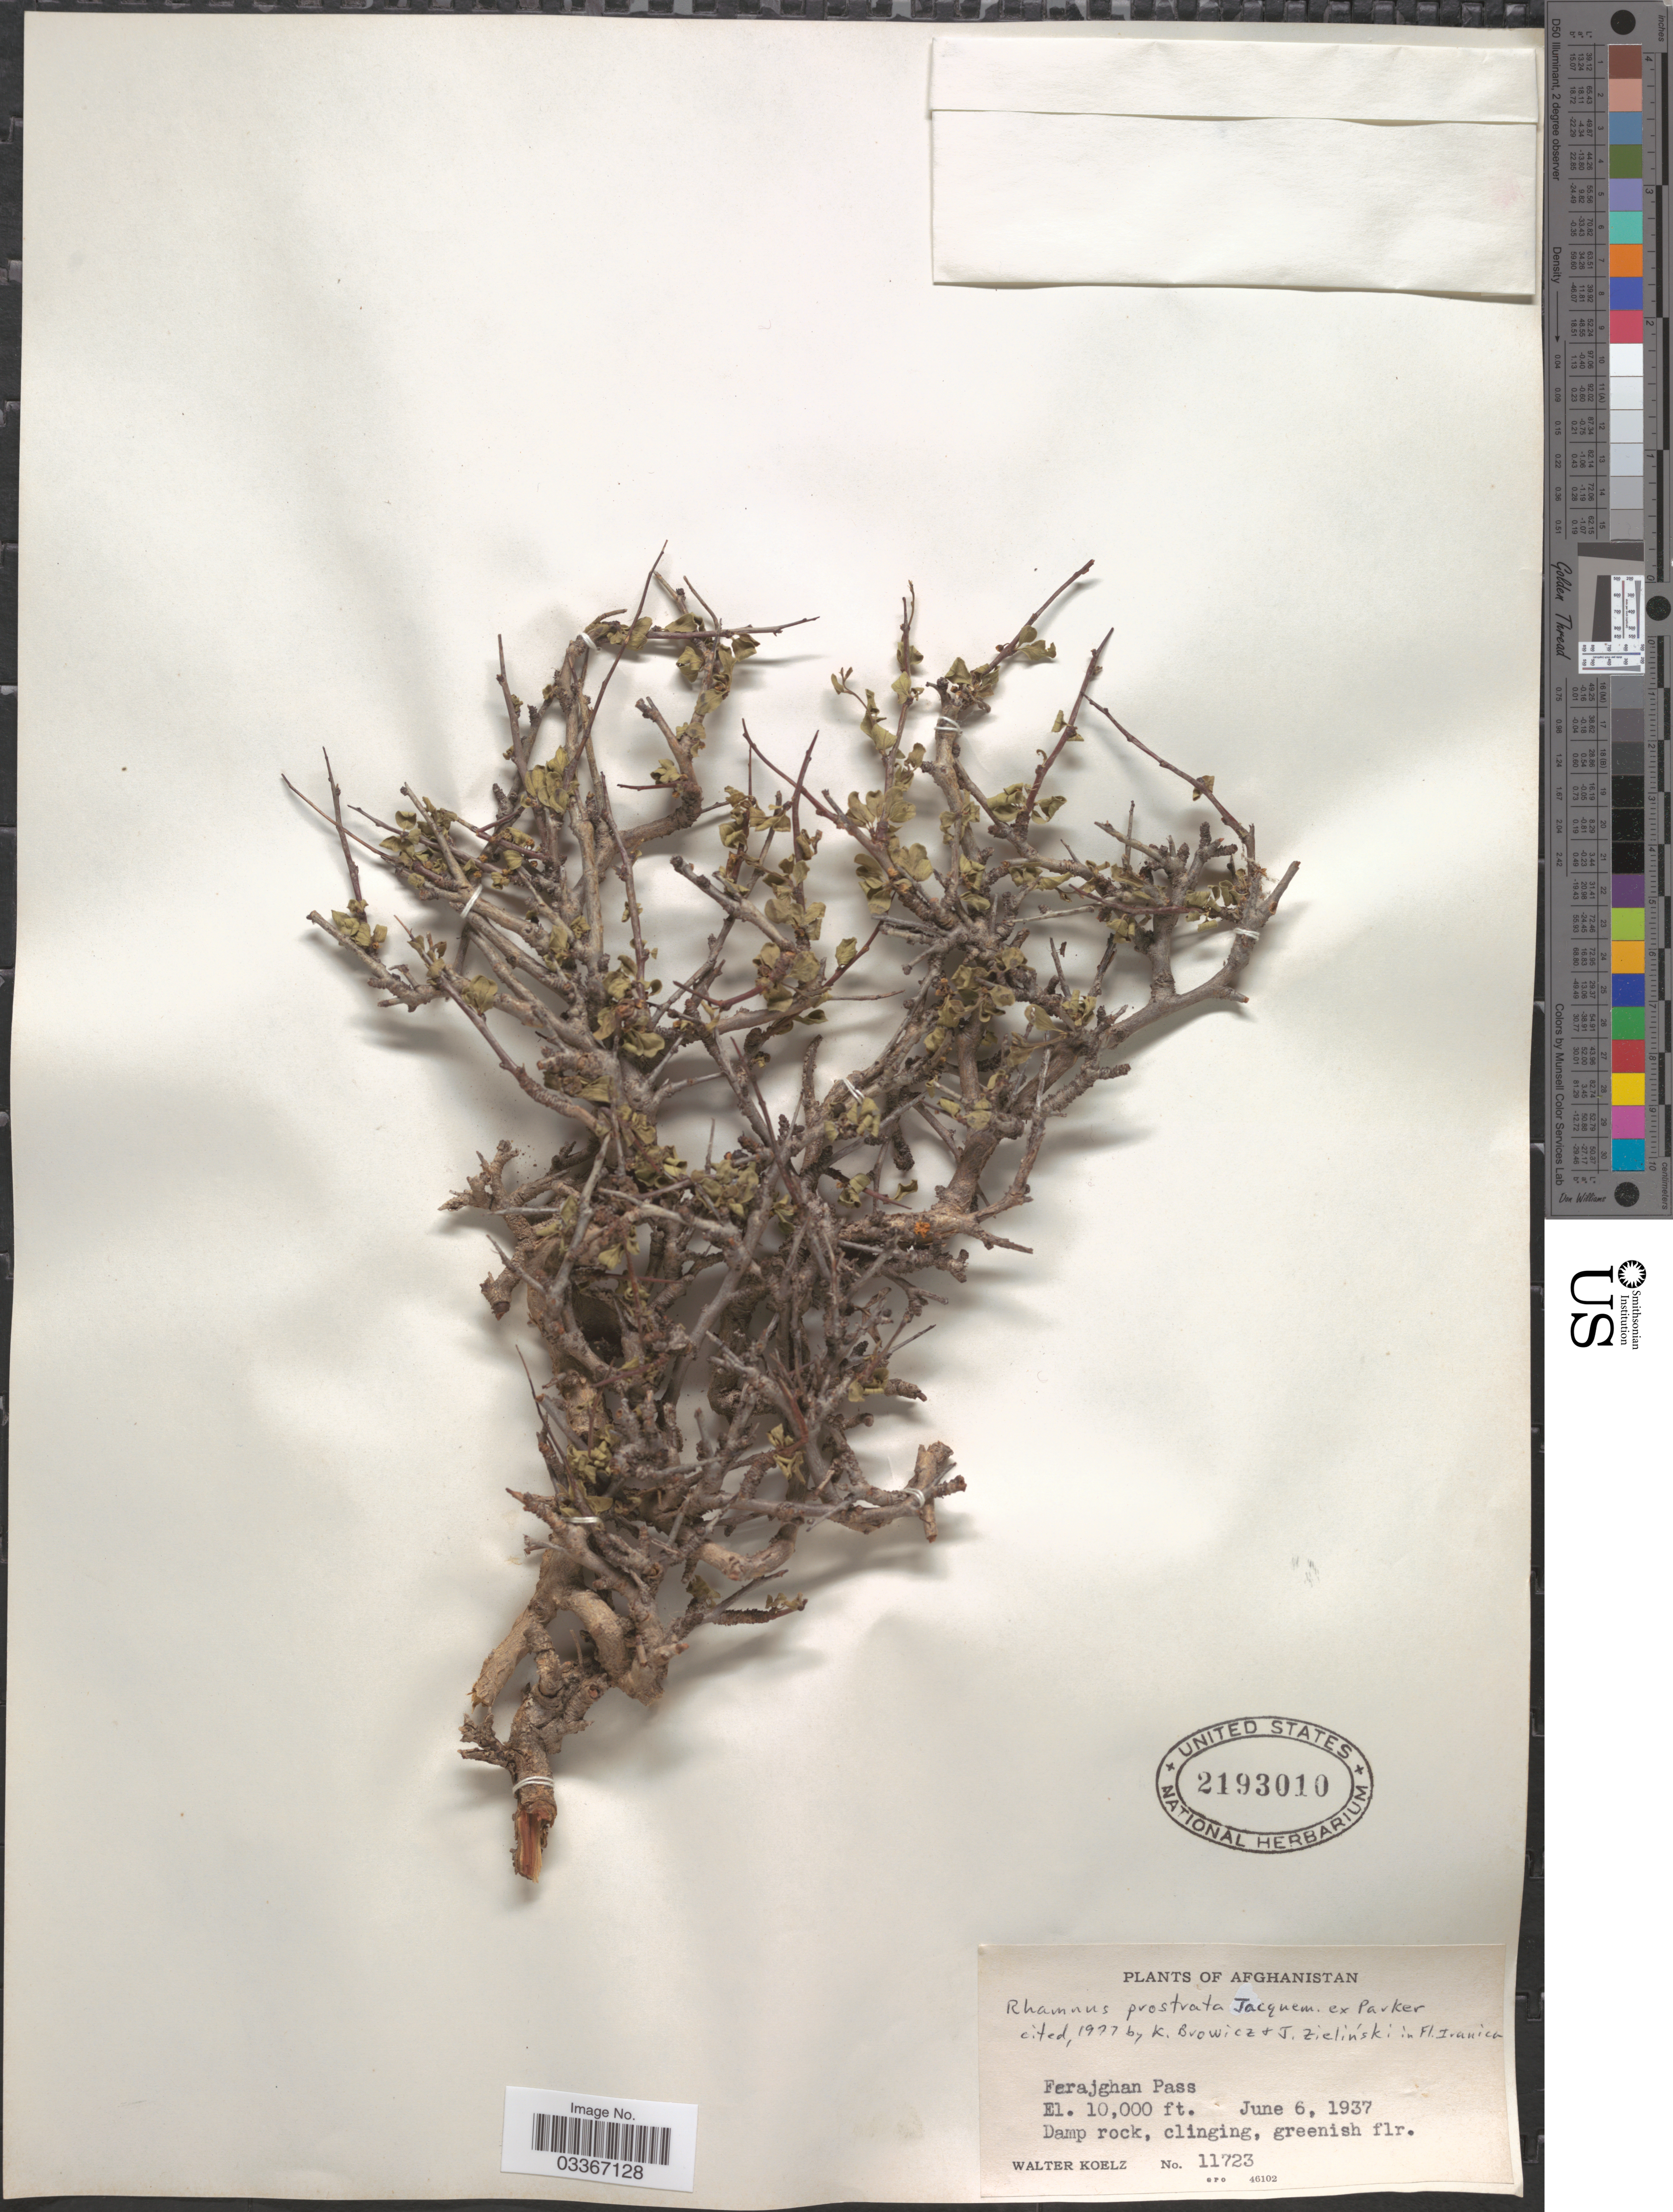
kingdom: Plantae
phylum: Tracheophyta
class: Magnoliopsida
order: Rosales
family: Rhamnaceae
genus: Rhamnus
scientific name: Rhamnus prostrata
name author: Jacq.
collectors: W. N. Koelz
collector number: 11723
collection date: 1937-06-06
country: Afghanistan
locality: Ferajghan Pass.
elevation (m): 3048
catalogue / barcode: US 2193010